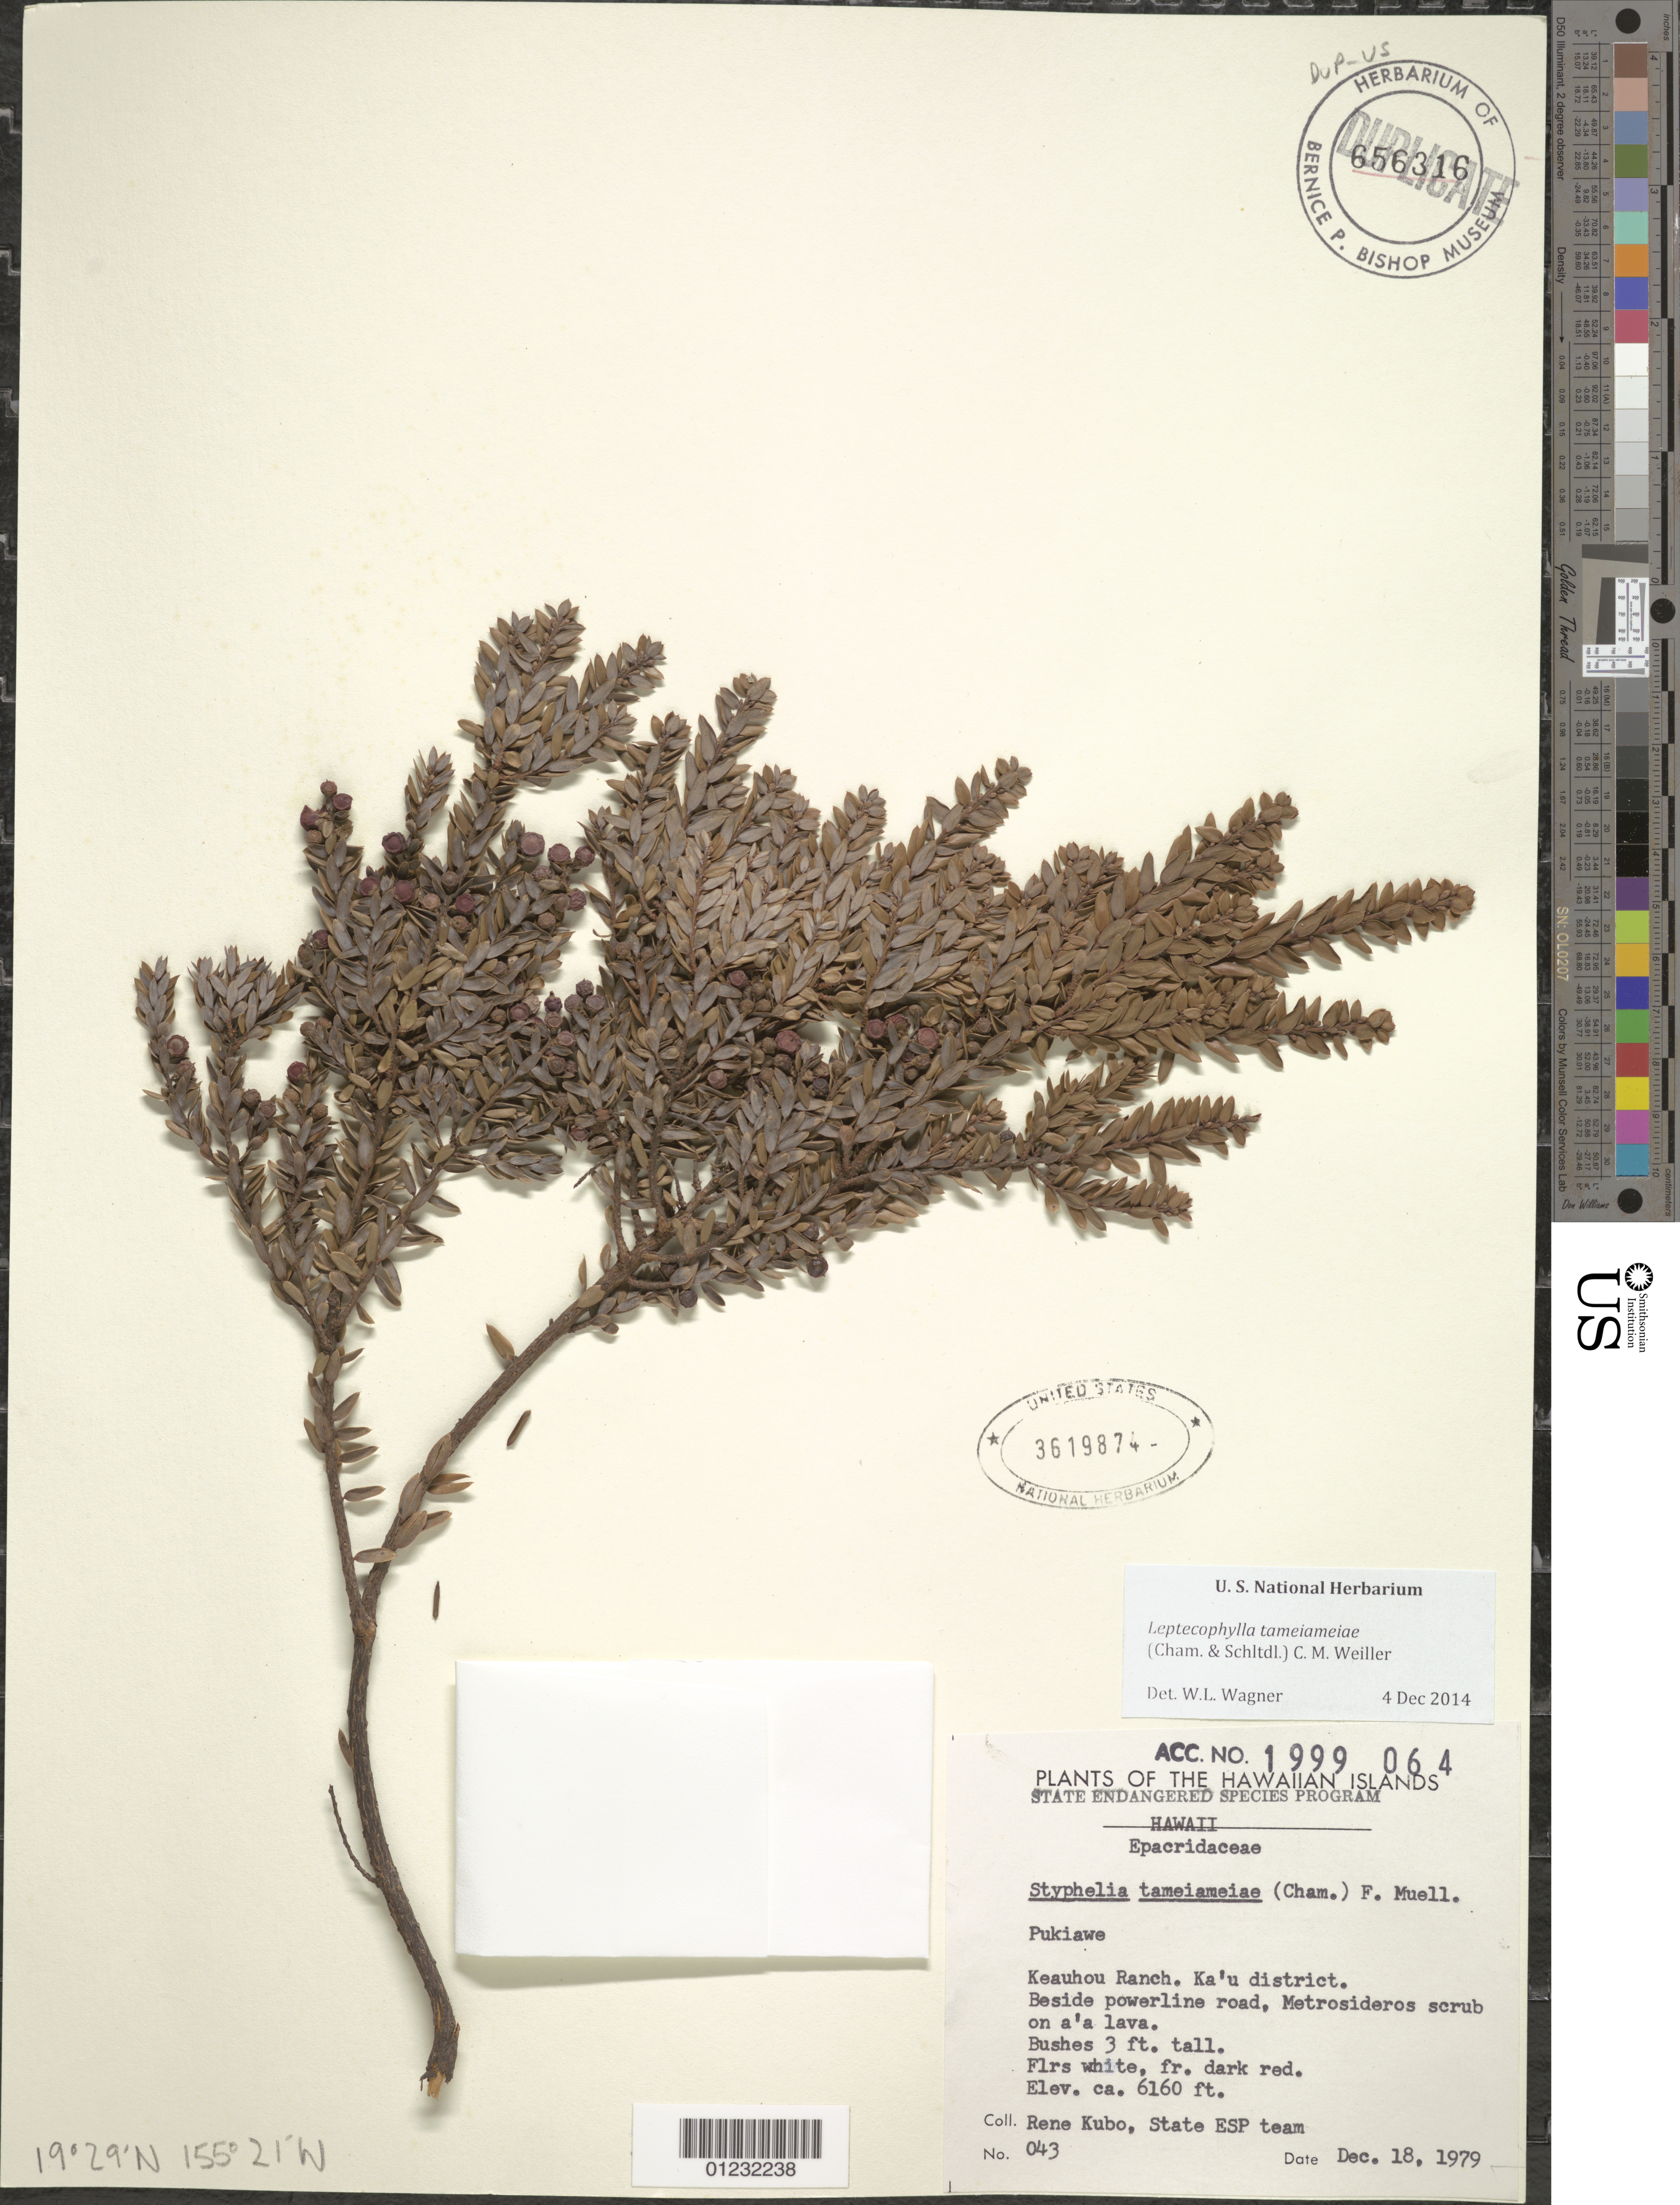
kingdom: Plantae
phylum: Tracheophyta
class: Magnoliopsida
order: Ericales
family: Ericaceae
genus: Leptecophylla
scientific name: Leptecophylla tameiameiae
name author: (Cham. & Schltdl.) C.M. Weiller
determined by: Wagner, W. L., (BOT), Smithsonian Institution - National Museum of Natural History (UNITED STATES)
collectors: J. Davis & State ESP team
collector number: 043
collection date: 1979-12-18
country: United States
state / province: Hawaii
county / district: Hawaii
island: Hawaii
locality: Keauhou Ranch, Ka'u District.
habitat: On a'a lava.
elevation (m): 1878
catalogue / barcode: US 3619874